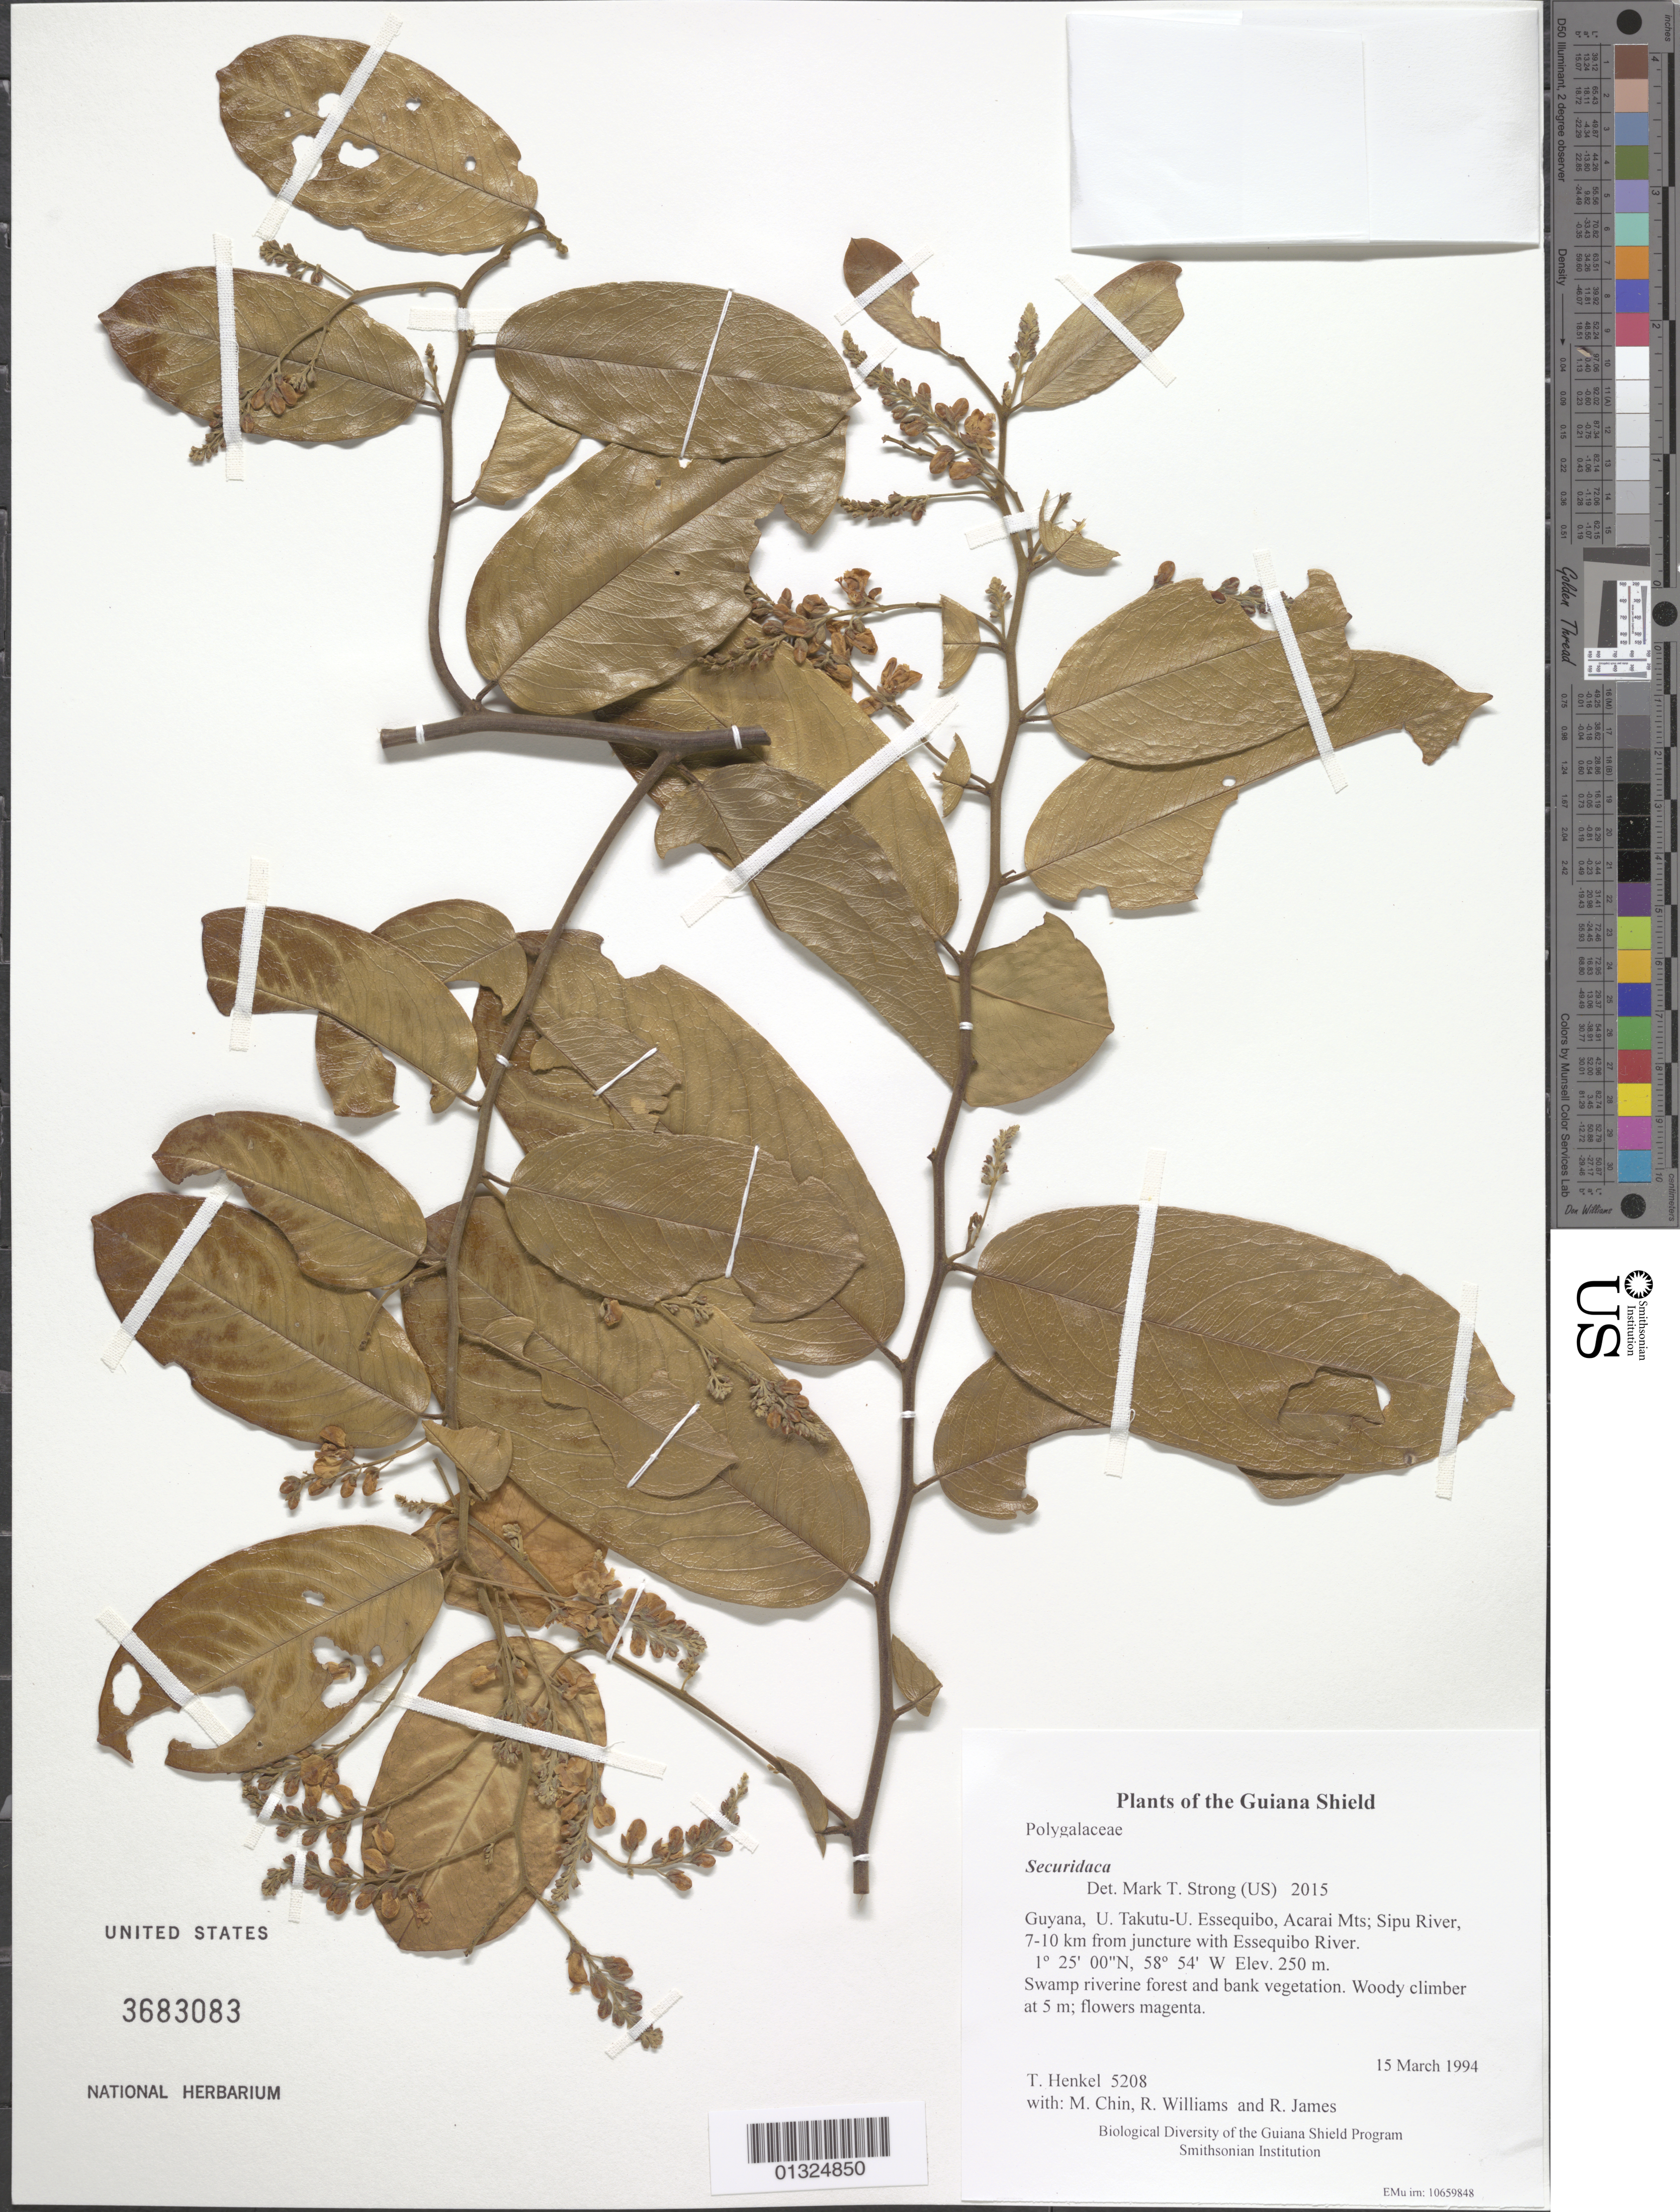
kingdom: Plantae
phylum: Tracheophyta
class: Magnoliopsida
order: Fabales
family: Polygalaceae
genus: Securidaca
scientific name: Securidaca sp.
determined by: Strong, M. T., (US), Smithsonian Institution - National Museum of Natural History (UNITED STATES)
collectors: T. Henkel, M. Chin, R. Williams & R. James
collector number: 5208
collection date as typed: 15 March 1994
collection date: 1994-03-15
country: Guyana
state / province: U. Takutu-U. Essequibo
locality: Acarai Mts; Sipu River, 7-10 km from juncture with Essequibo River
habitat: Swamp riverine forest and bank vegetation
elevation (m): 250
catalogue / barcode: US 3683083